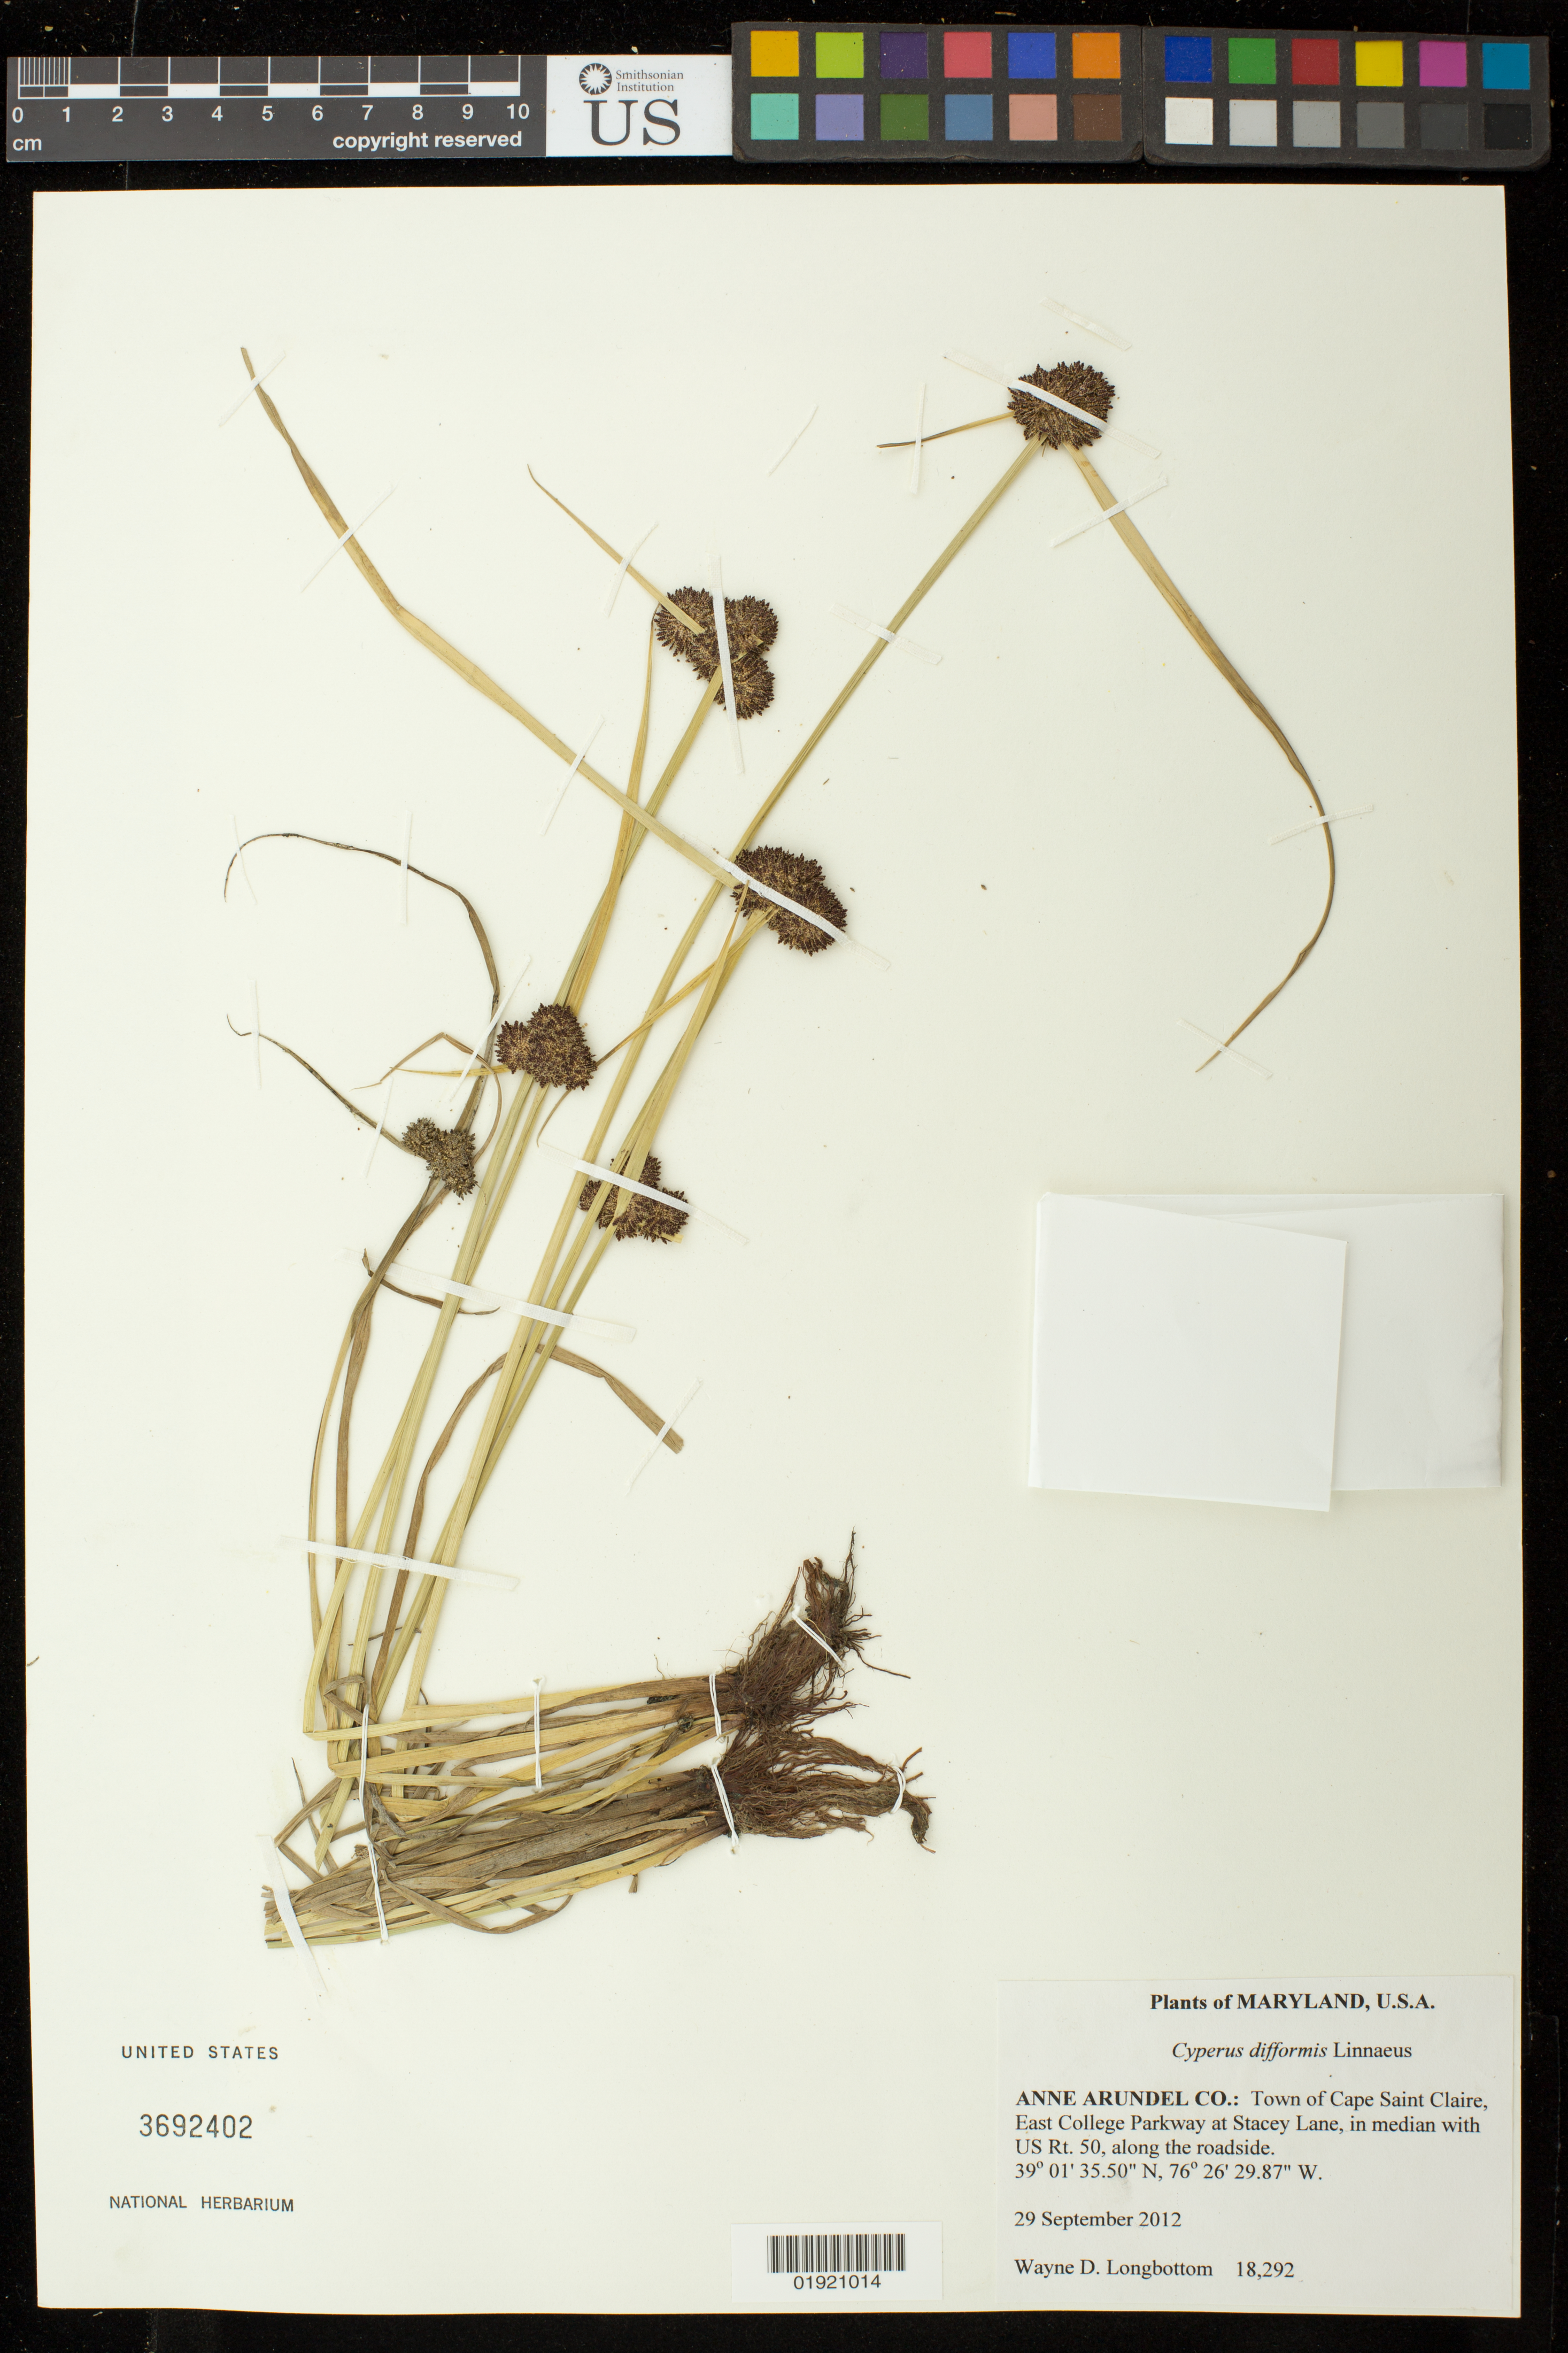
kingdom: Plantae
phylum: Tracheophyta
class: Liliopsida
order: Poales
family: Cyperaceae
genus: Cyperus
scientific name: Cyperus difformis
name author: L.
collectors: W. D. Longbottom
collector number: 18292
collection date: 2012-09-29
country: United States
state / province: Maryland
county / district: Anne Arundel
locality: Anne Arundel Co.: Town of Cape Saint Claire, Easte College Parkway at Stacey Lane, in median with US Rt. 50, along the roadside.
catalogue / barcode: US 3692402